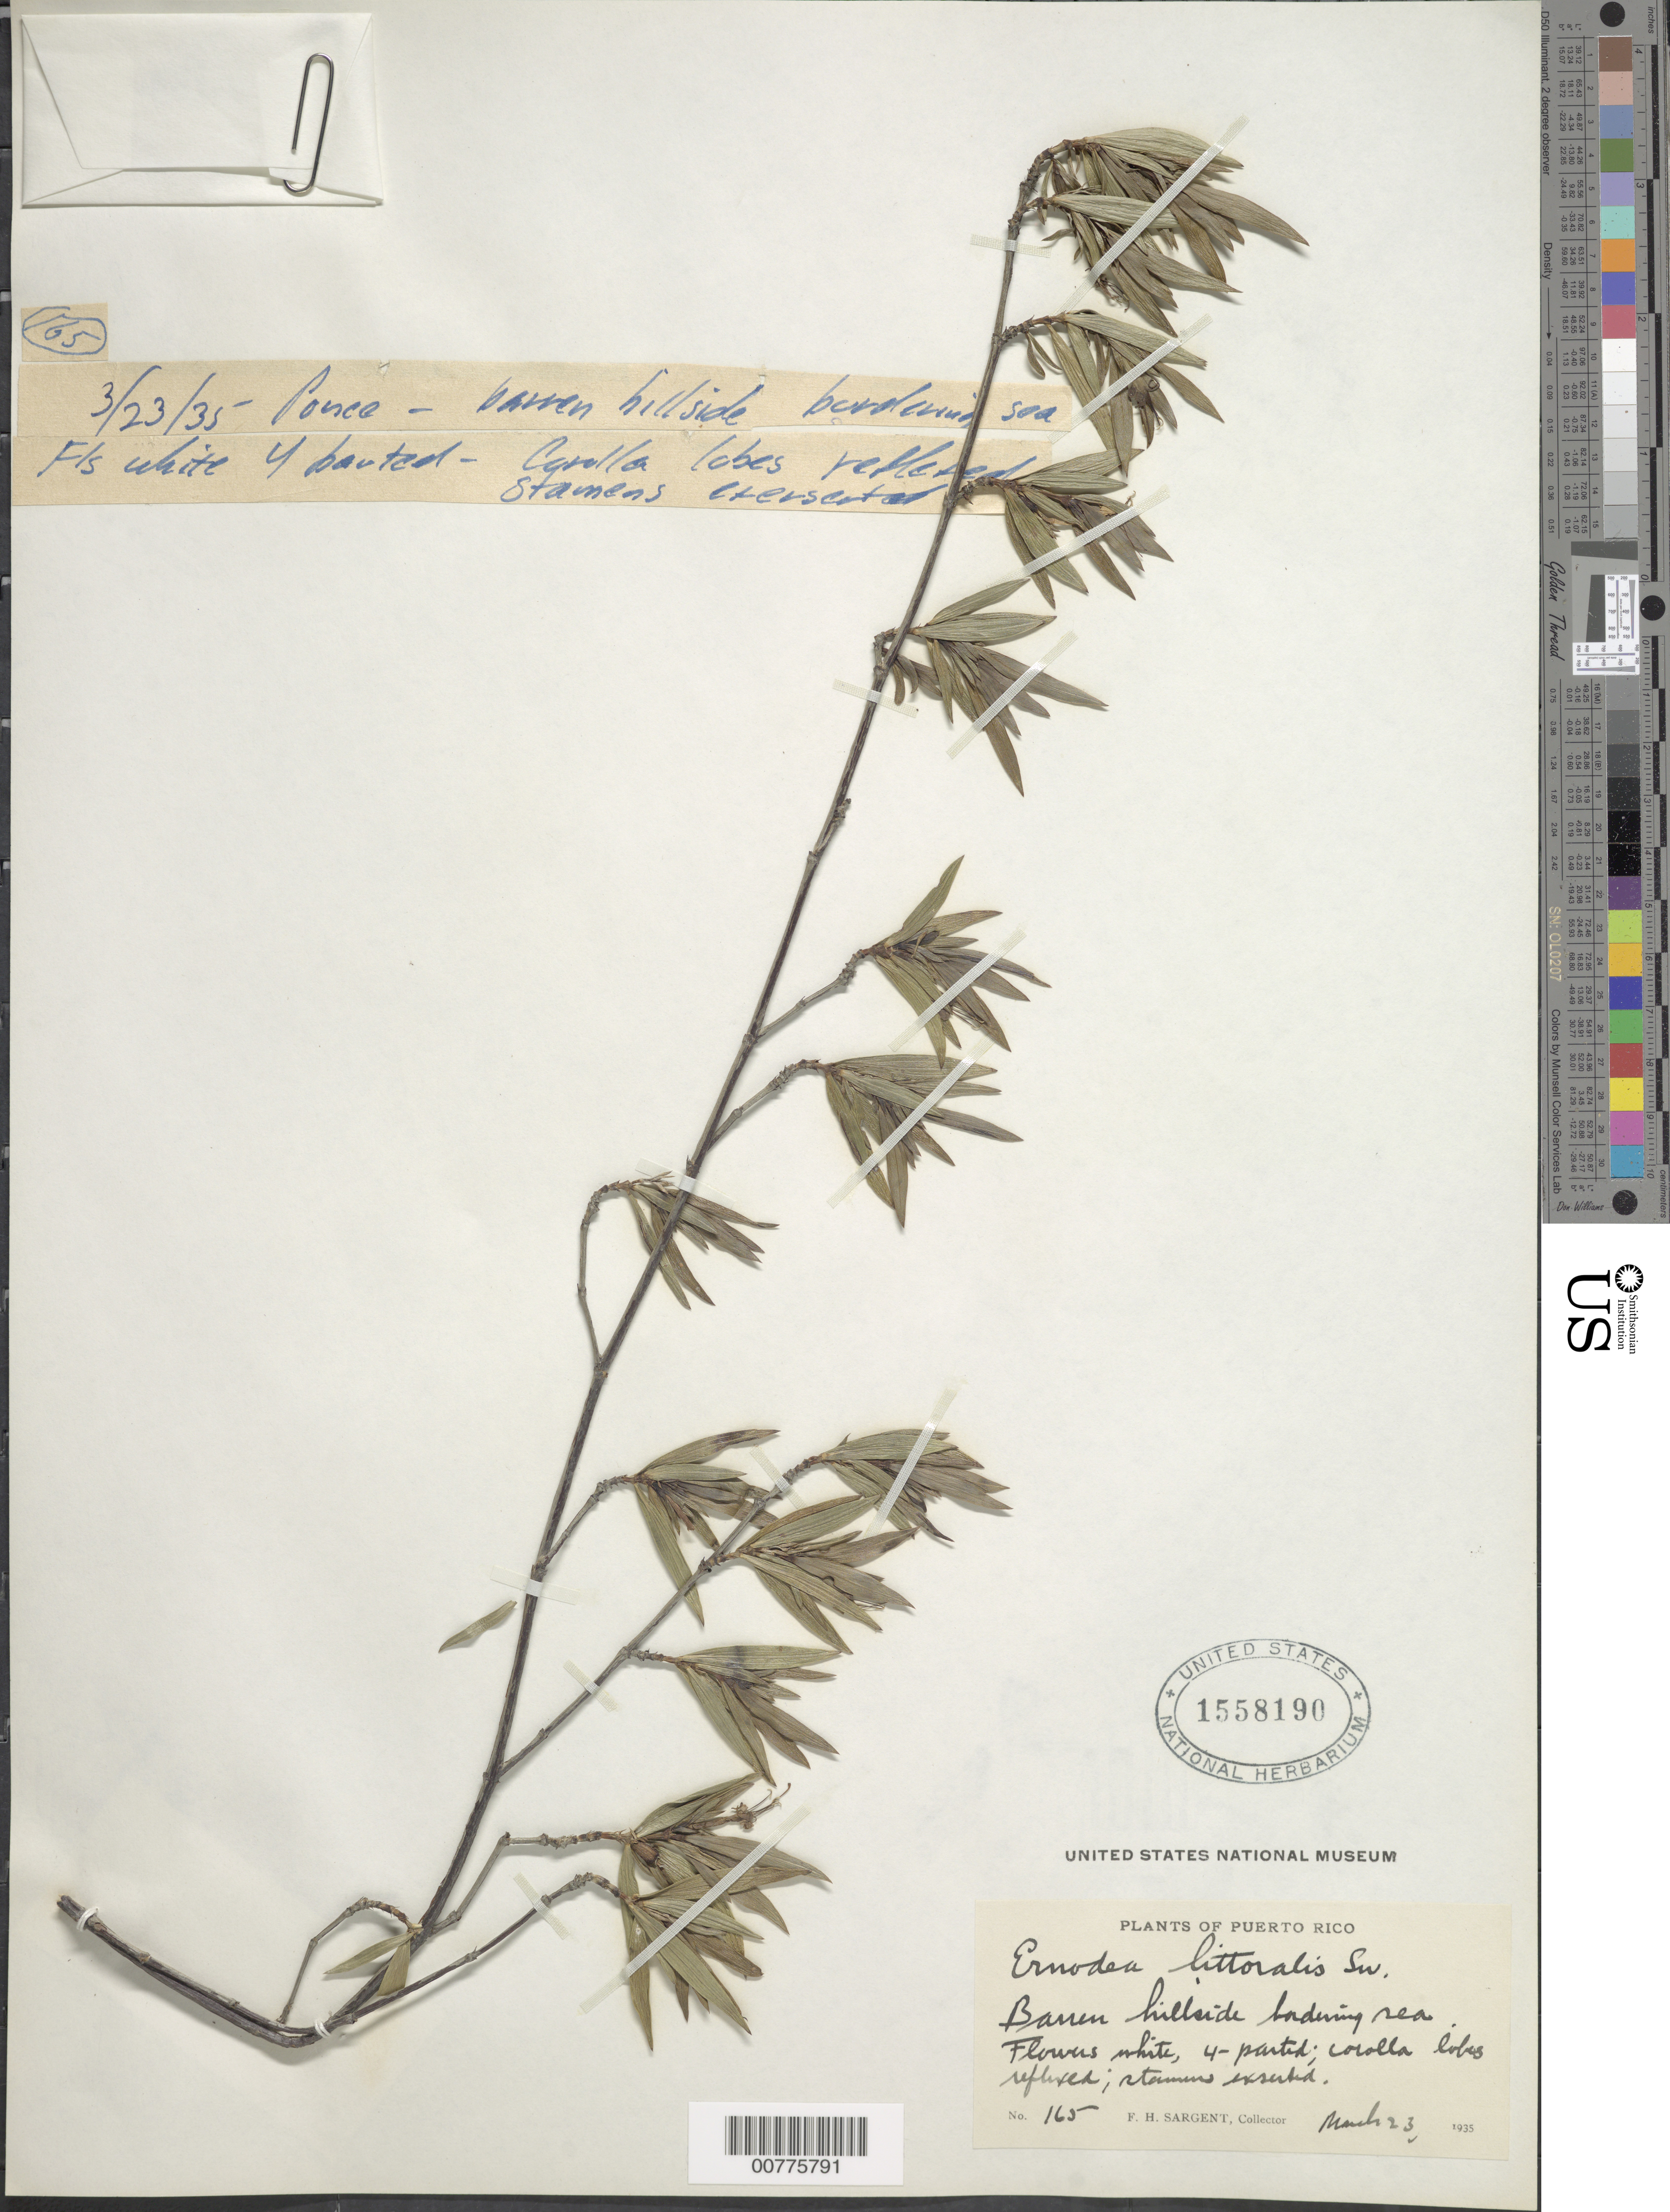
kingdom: Plantae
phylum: Tracheophyta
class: Magnoliopsida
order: Gentianales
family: Rubiaceae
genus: Ernodea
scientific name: Ernodea littoralis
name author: Sw.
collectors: F. H. Sargent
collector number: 165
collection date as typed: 23 Mar 1935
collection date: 1935-03-23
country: Puerto Rico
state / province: Ponce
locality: Ponce, barren hillside bordering sea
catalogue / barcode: US 1558190